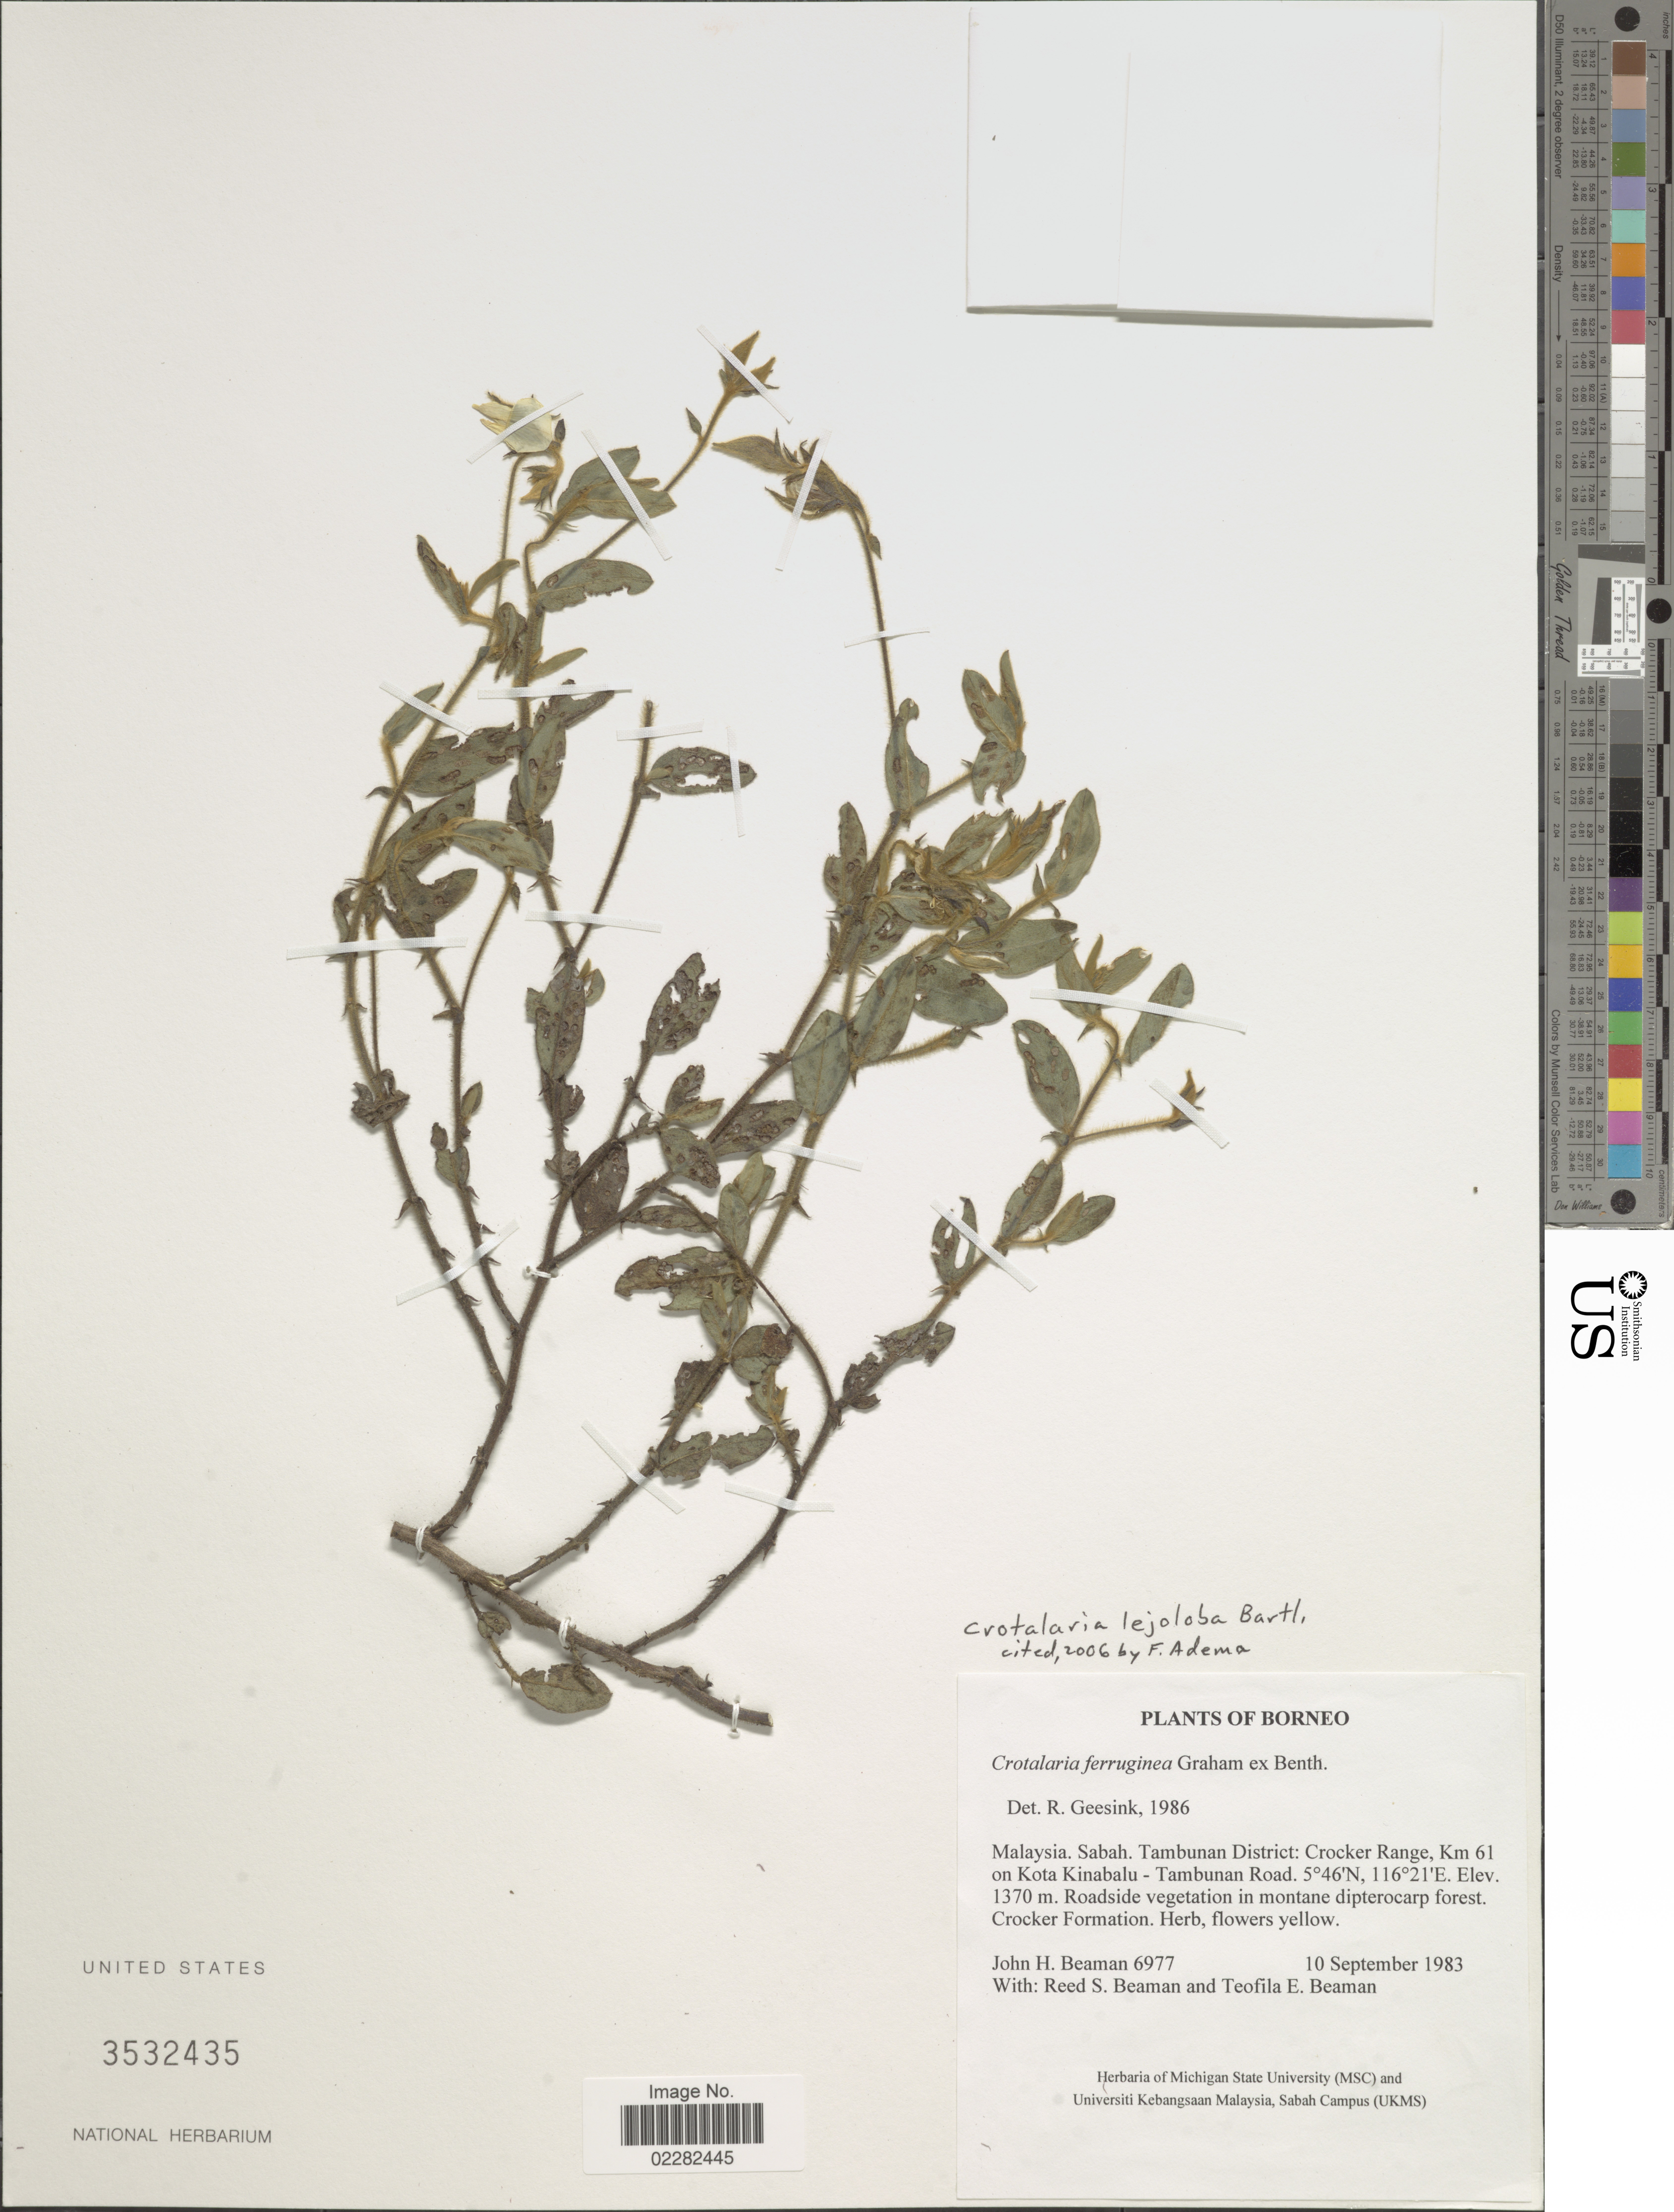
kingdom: Plantae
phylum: Tracheophyta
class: Magnoliopsida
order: Fabales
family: Fabaceae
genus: Crotalaria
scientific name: Crotalaria lejoloba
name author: Bartl.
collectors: J. H. Beaman, R. S. Beaman & T. E. Beaman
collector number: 6977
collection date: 1983-09-10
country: Malaysia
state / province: Sabah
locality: Borneo, Tambunan District: Crocker Range, Km 61 on Kota Kinabalu- Tambunan Road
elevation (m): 1370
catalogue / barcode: US 3532435